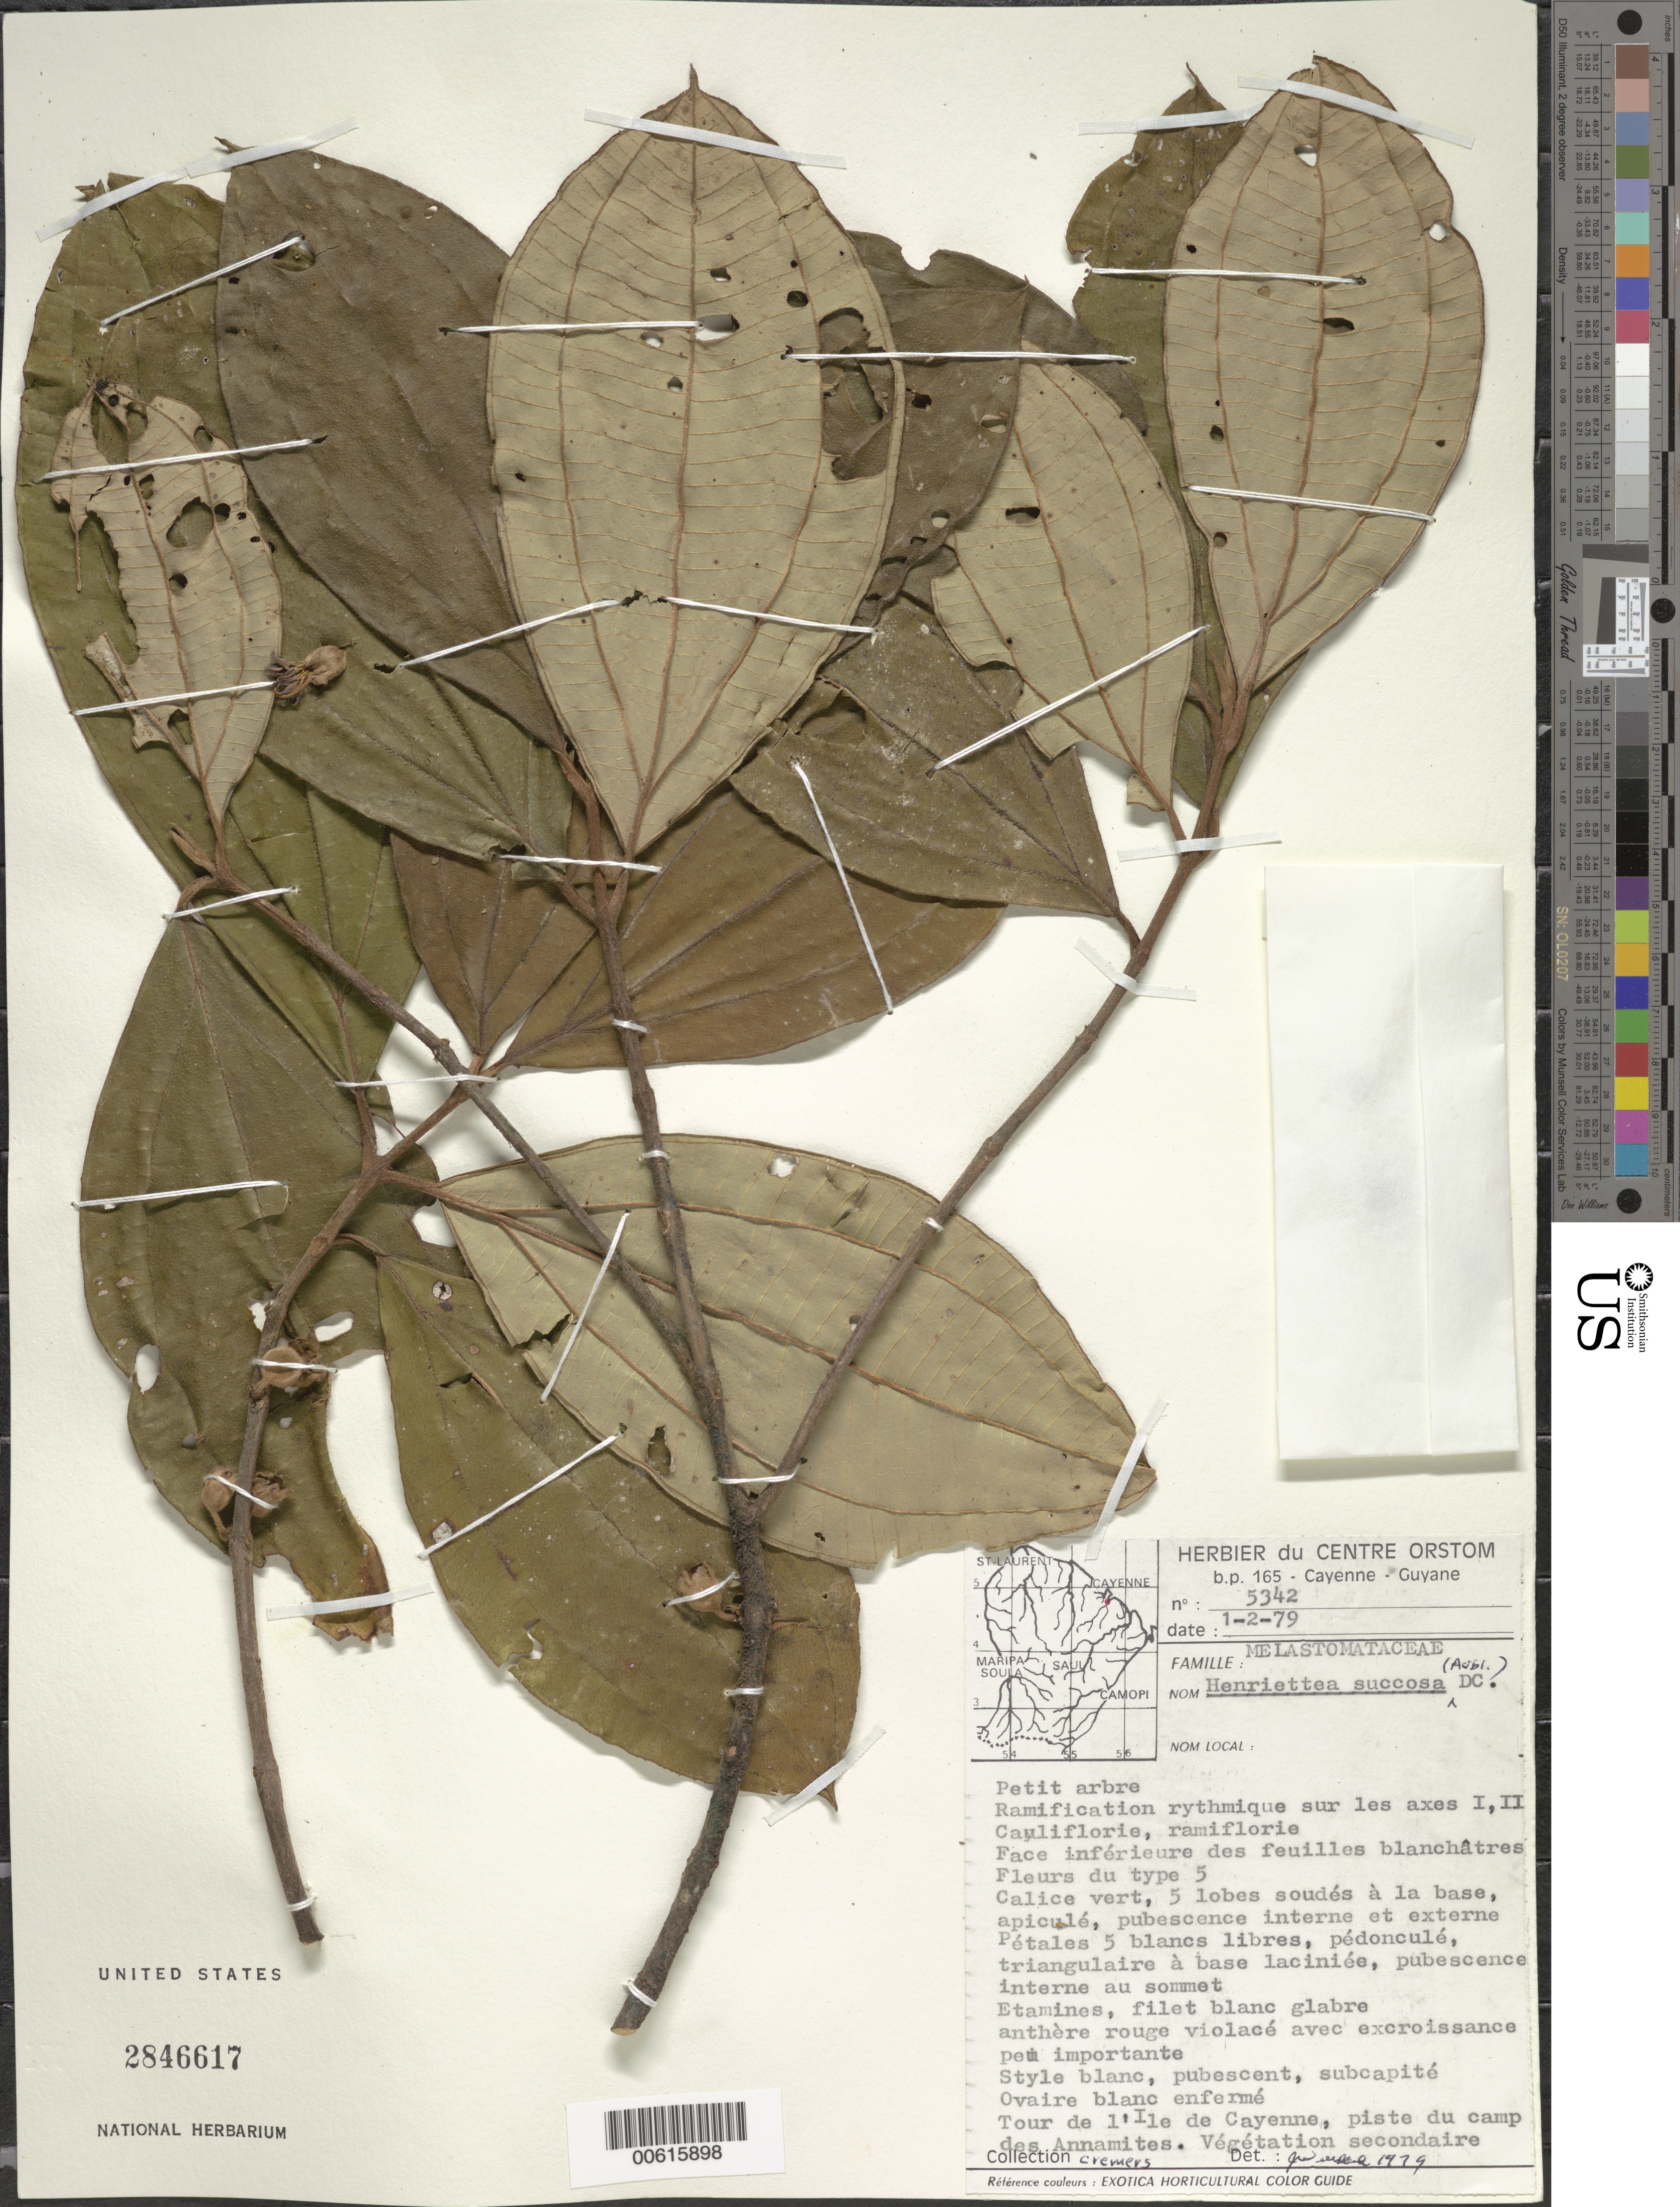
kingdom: Plantae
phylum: Tracheophyta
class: Magnoliopsida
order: Myrtales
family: Melastomataceae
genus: Henriettea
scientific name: Henriettea succosa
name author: (Aubl.) DC.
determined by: Wurdack, John J., (US), US (UNITED STATES)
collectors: G. Cremers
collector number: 5342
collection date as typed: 1-Feb-79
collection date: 1979-02-01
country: French Guiana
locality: Ile de Cayenne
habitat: Vegetation secondaire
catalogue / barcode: US 2846617